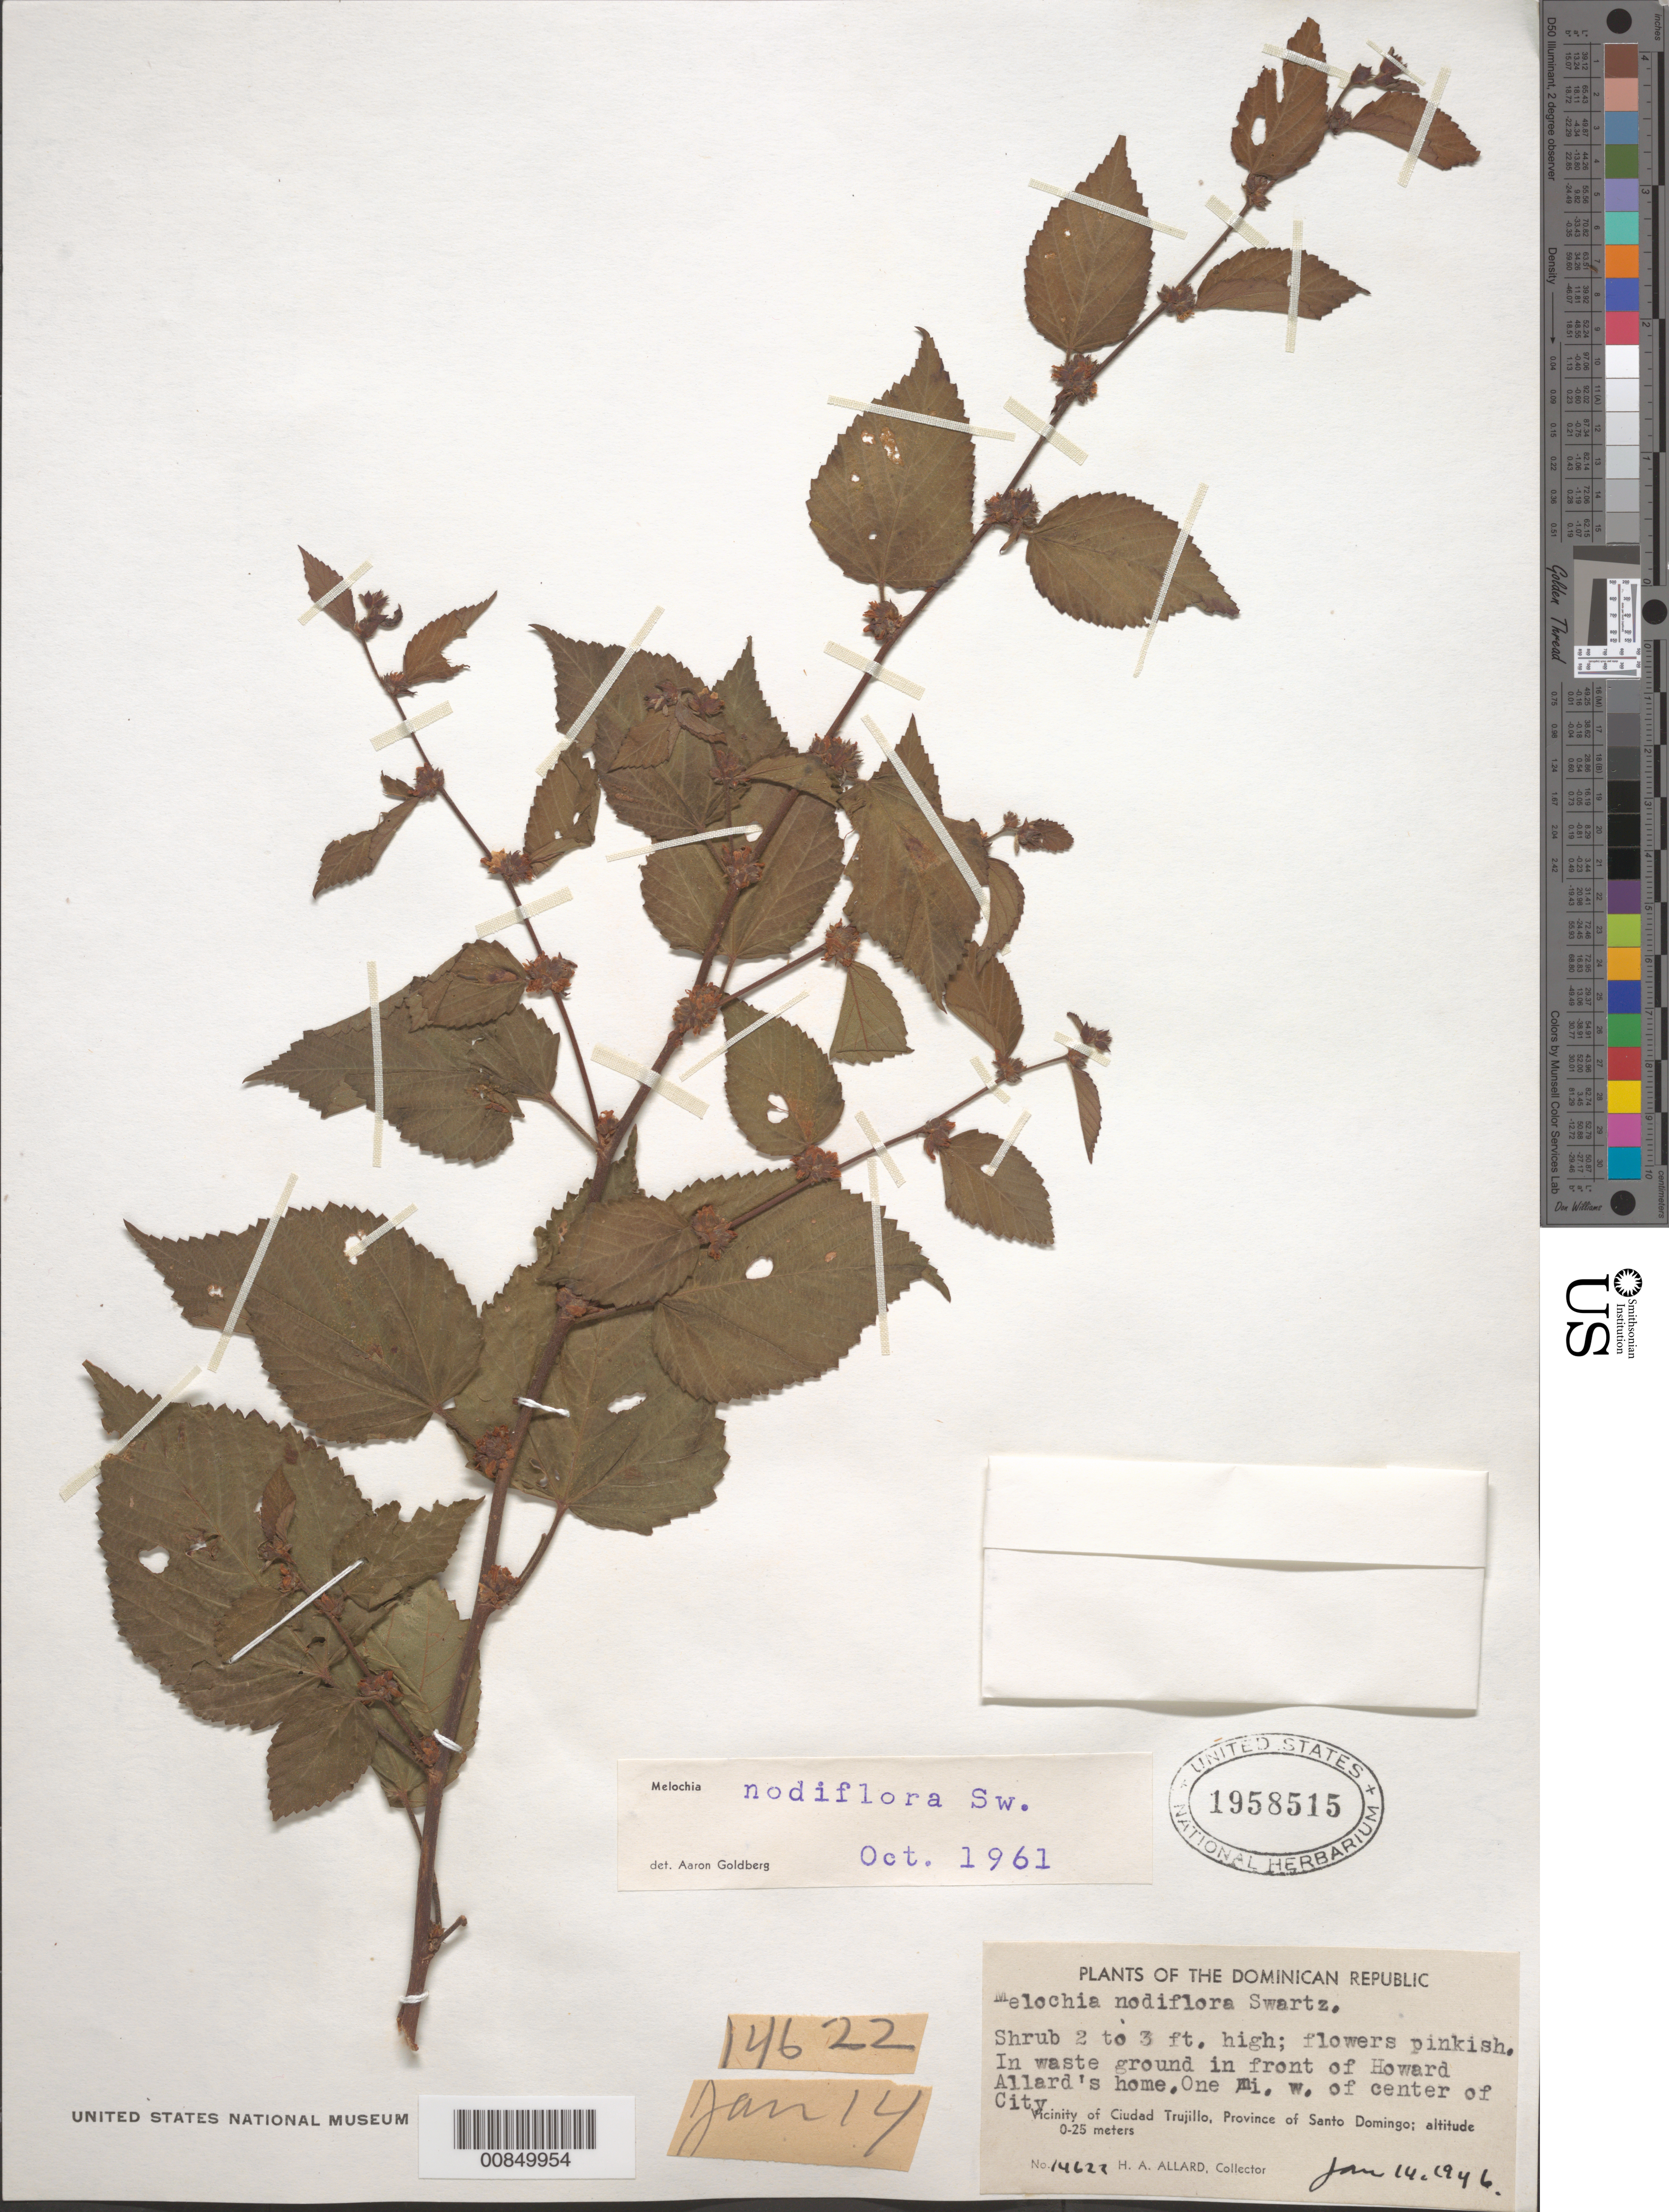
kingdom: Plantae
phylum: Tracheophyta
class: Magnoliopsida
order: Malvales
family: Malvaceae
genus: Melochia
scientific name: Melochia nodiflora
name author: Sw.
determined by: Goldberg, Aaron, (US), NMNH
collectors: H. A. Allard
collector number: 14622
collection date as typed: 14 Jan 1946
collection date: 1946-01-14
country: Dominican Republic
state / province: Distrito Nacional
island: Hispaniola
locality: Vicinity of Santo Domingo City, in front of Howard Allard's home, 1 mile W of center of city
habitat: In waste ground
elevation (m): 0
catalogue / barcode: US 1958515